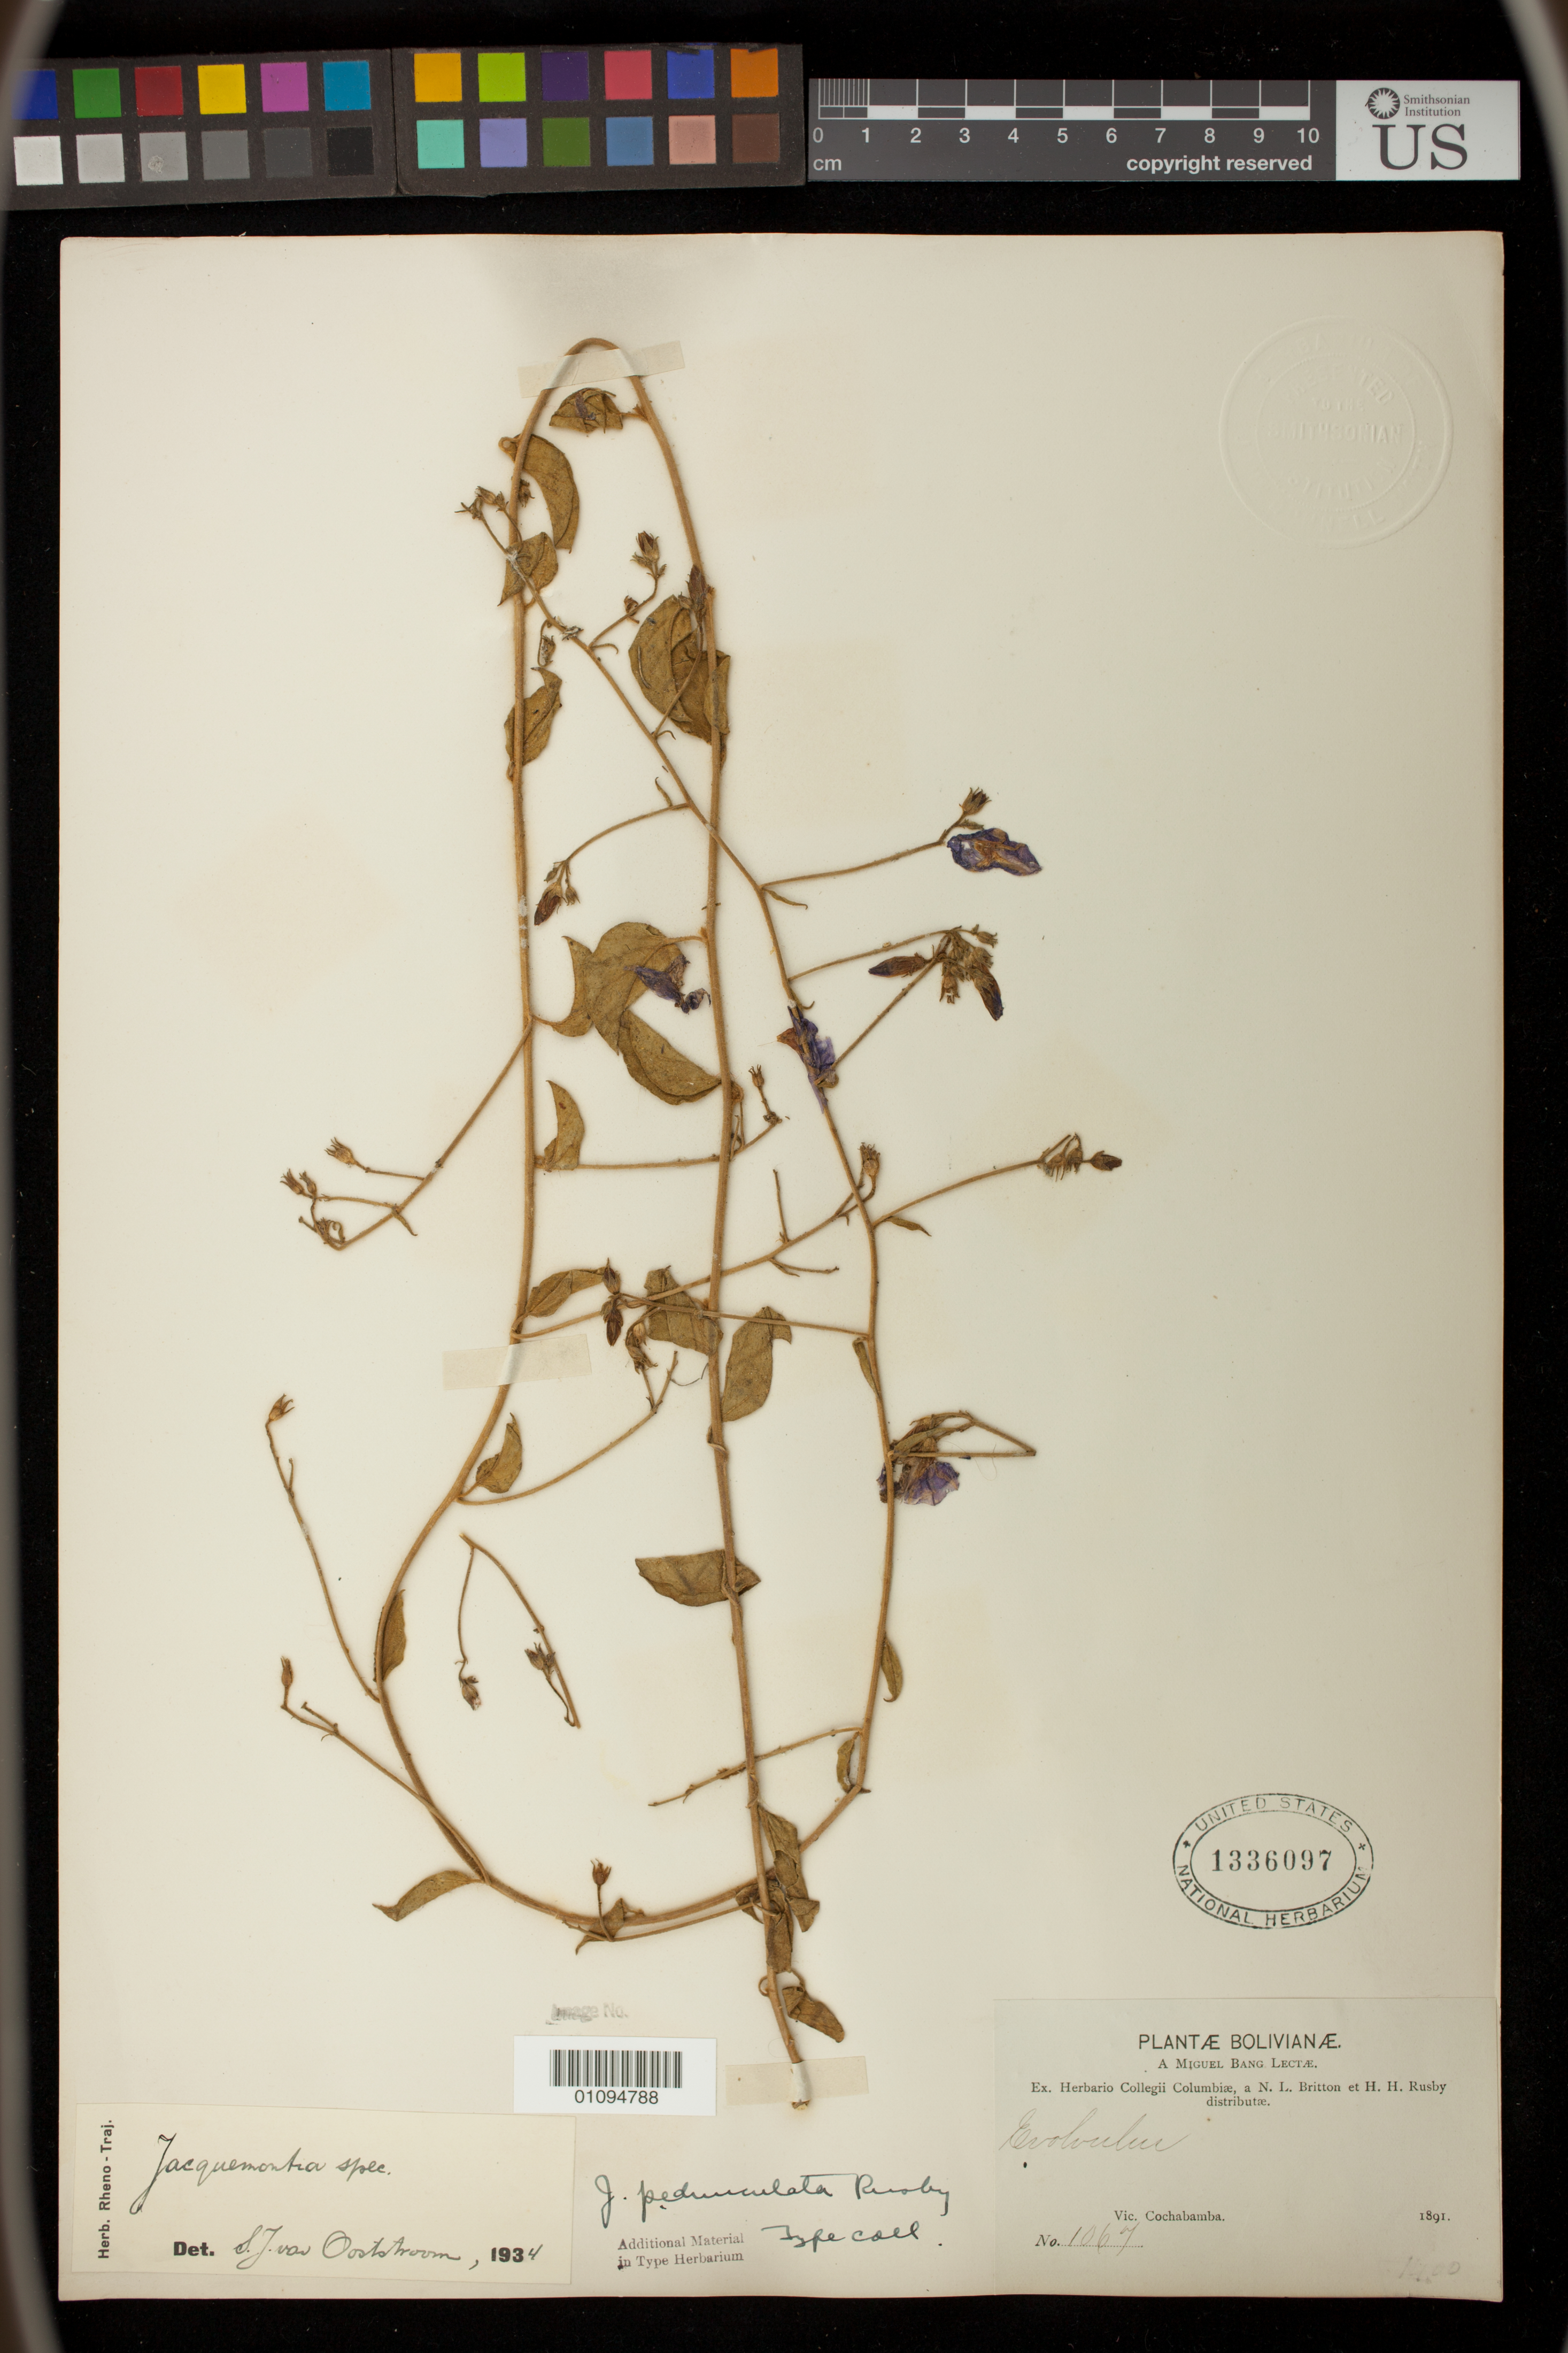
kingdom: Plantae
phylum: Tracheophyta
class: Magnoliopsida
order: Solanales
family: Convolvulaceae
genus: Jacquemontia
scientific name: Jacquemontia pedunculata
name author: Rusby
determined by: Ooststroom, S. J. van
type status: Possible Isotype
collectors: M. Bang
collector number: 1067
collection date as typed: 1891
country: Bolivia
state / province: Cochabamba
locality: Vicinity of Cochabamba.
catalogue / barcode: US 1336097